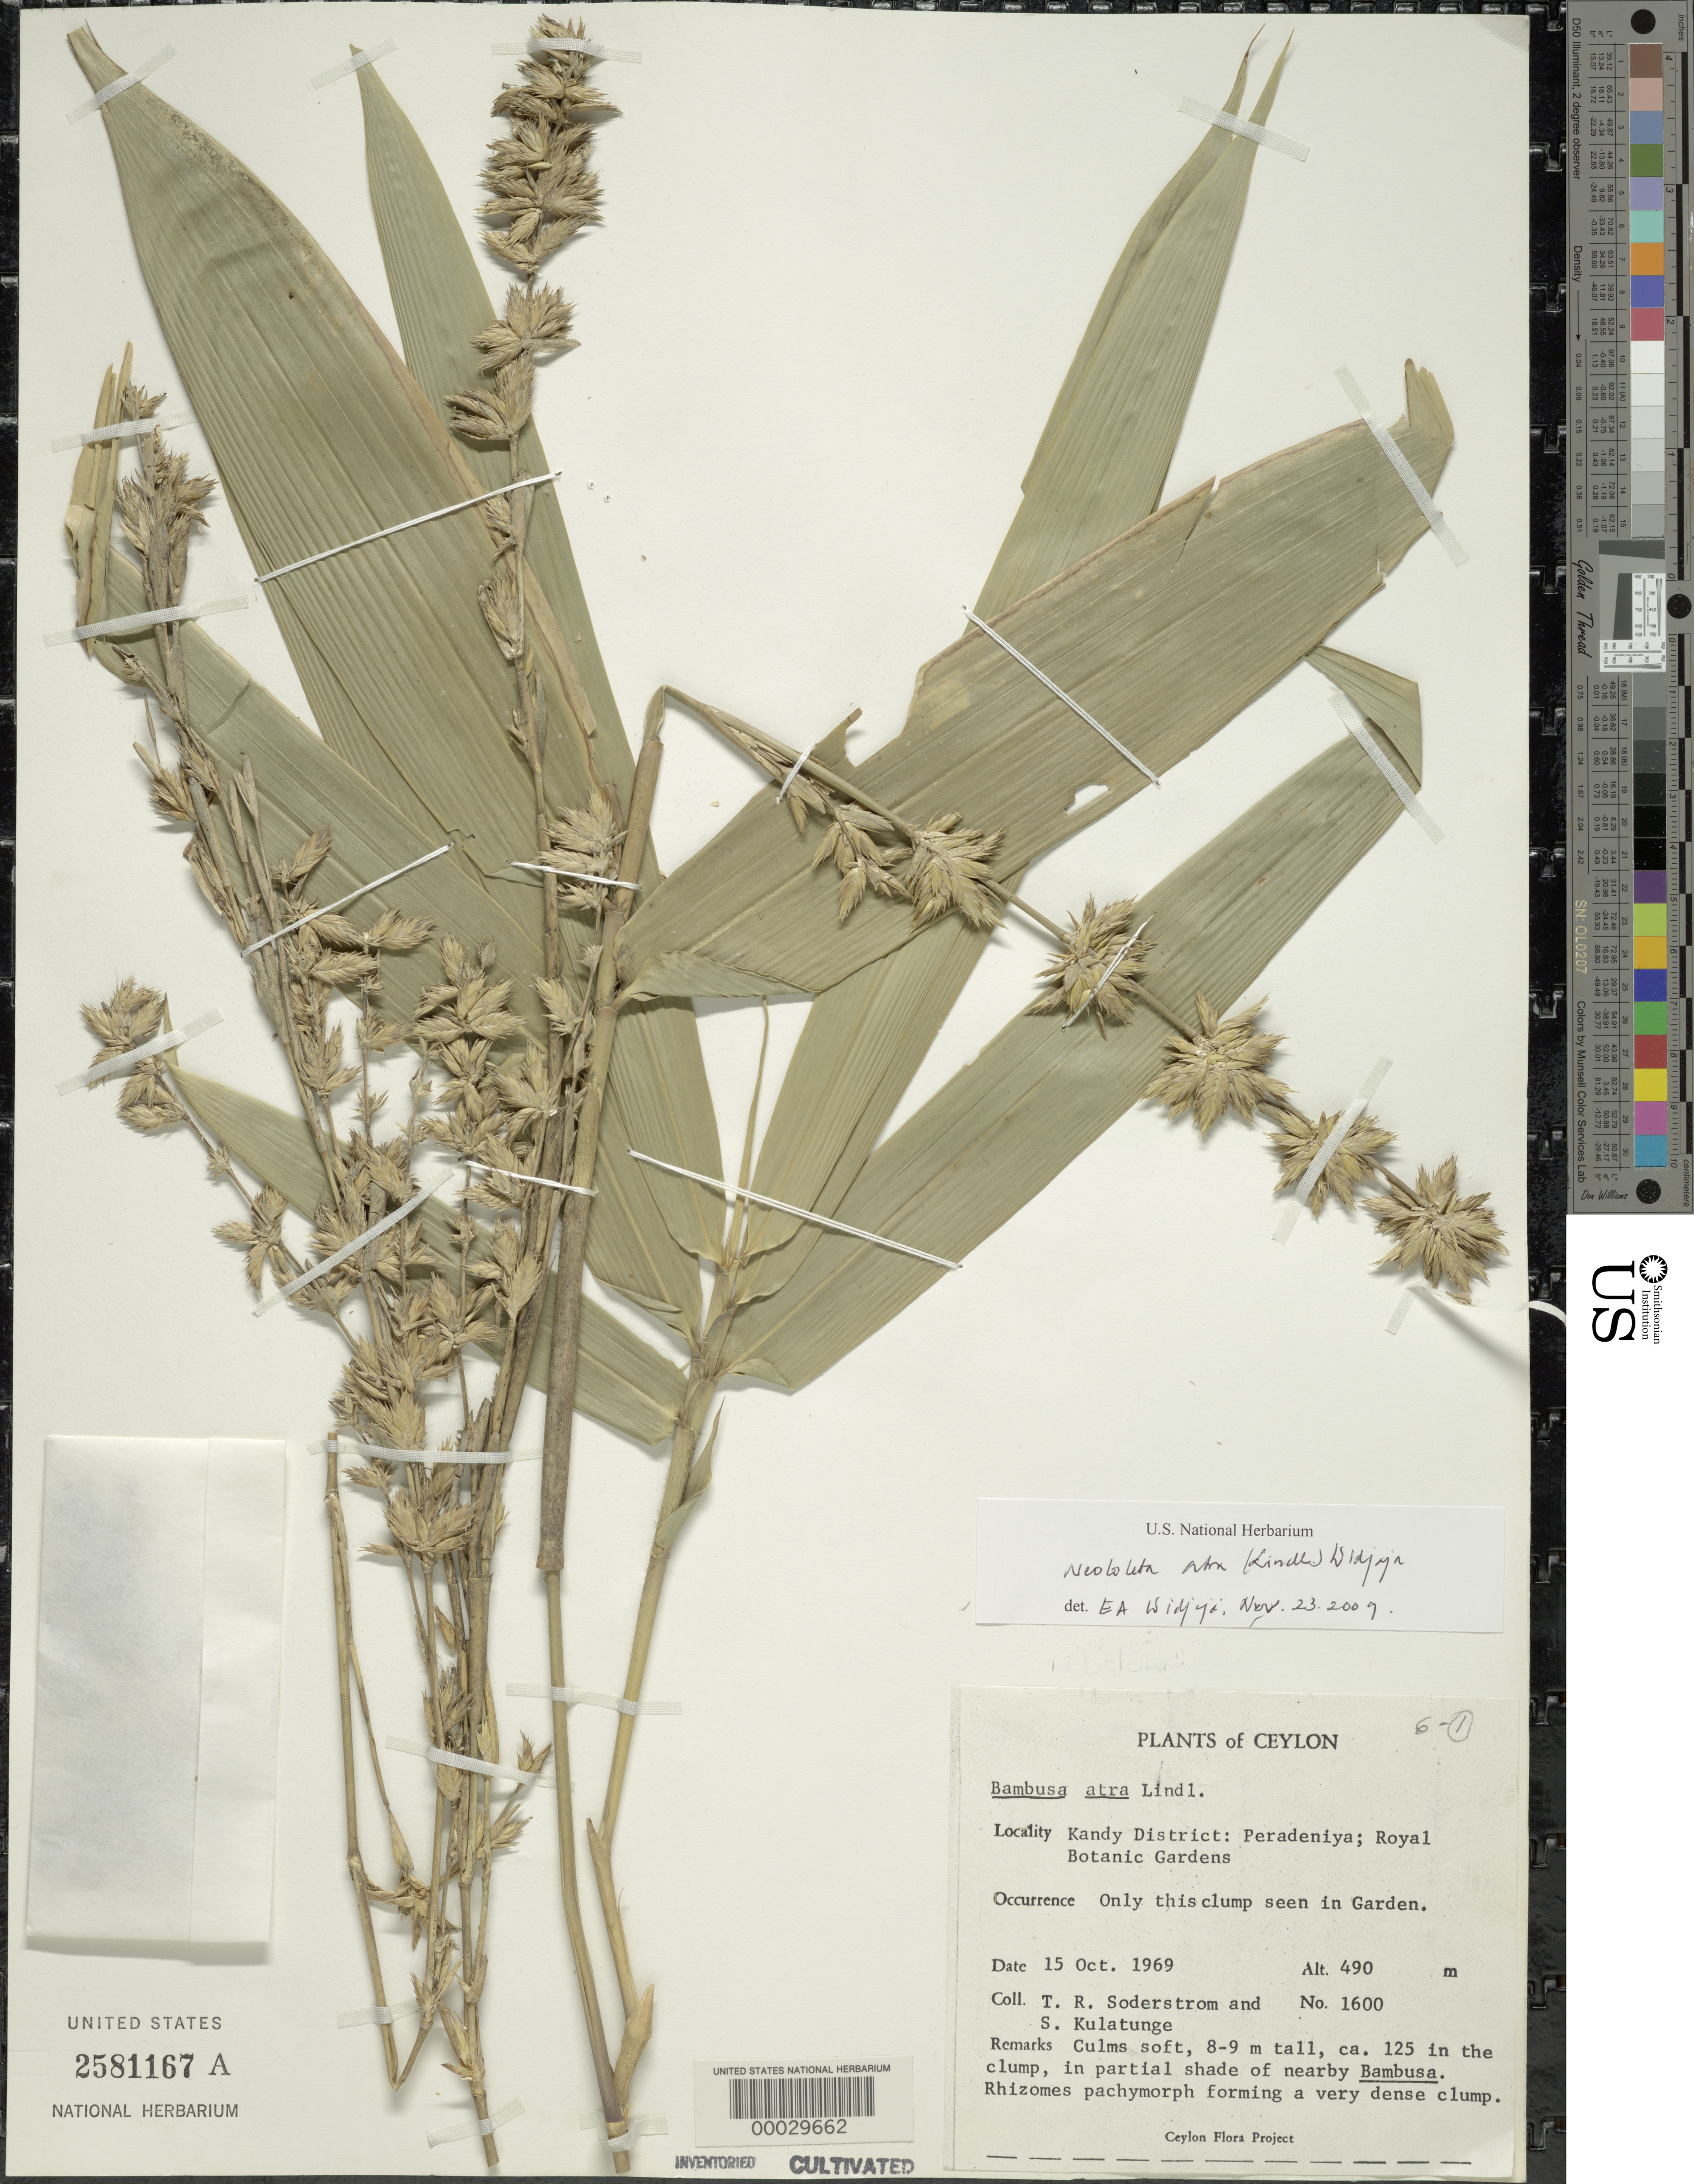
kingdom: Plantae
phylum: Tracheophyta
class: Liliopsida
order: Poales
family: Poaceae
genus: Neololeba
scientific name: Neololeba atra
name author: (Lindl.) Widjaja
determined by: Widjaja, E. A.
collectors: T. R. Soderstrom & S. Kulatunge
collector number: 1600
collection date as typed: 15 Oct 1969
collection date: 1969-10-15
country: Sri Lanka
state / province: Central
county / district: Kandy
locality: Peradeniya, Royal Botanical Garden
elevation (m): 490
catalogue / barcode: US 2581167A